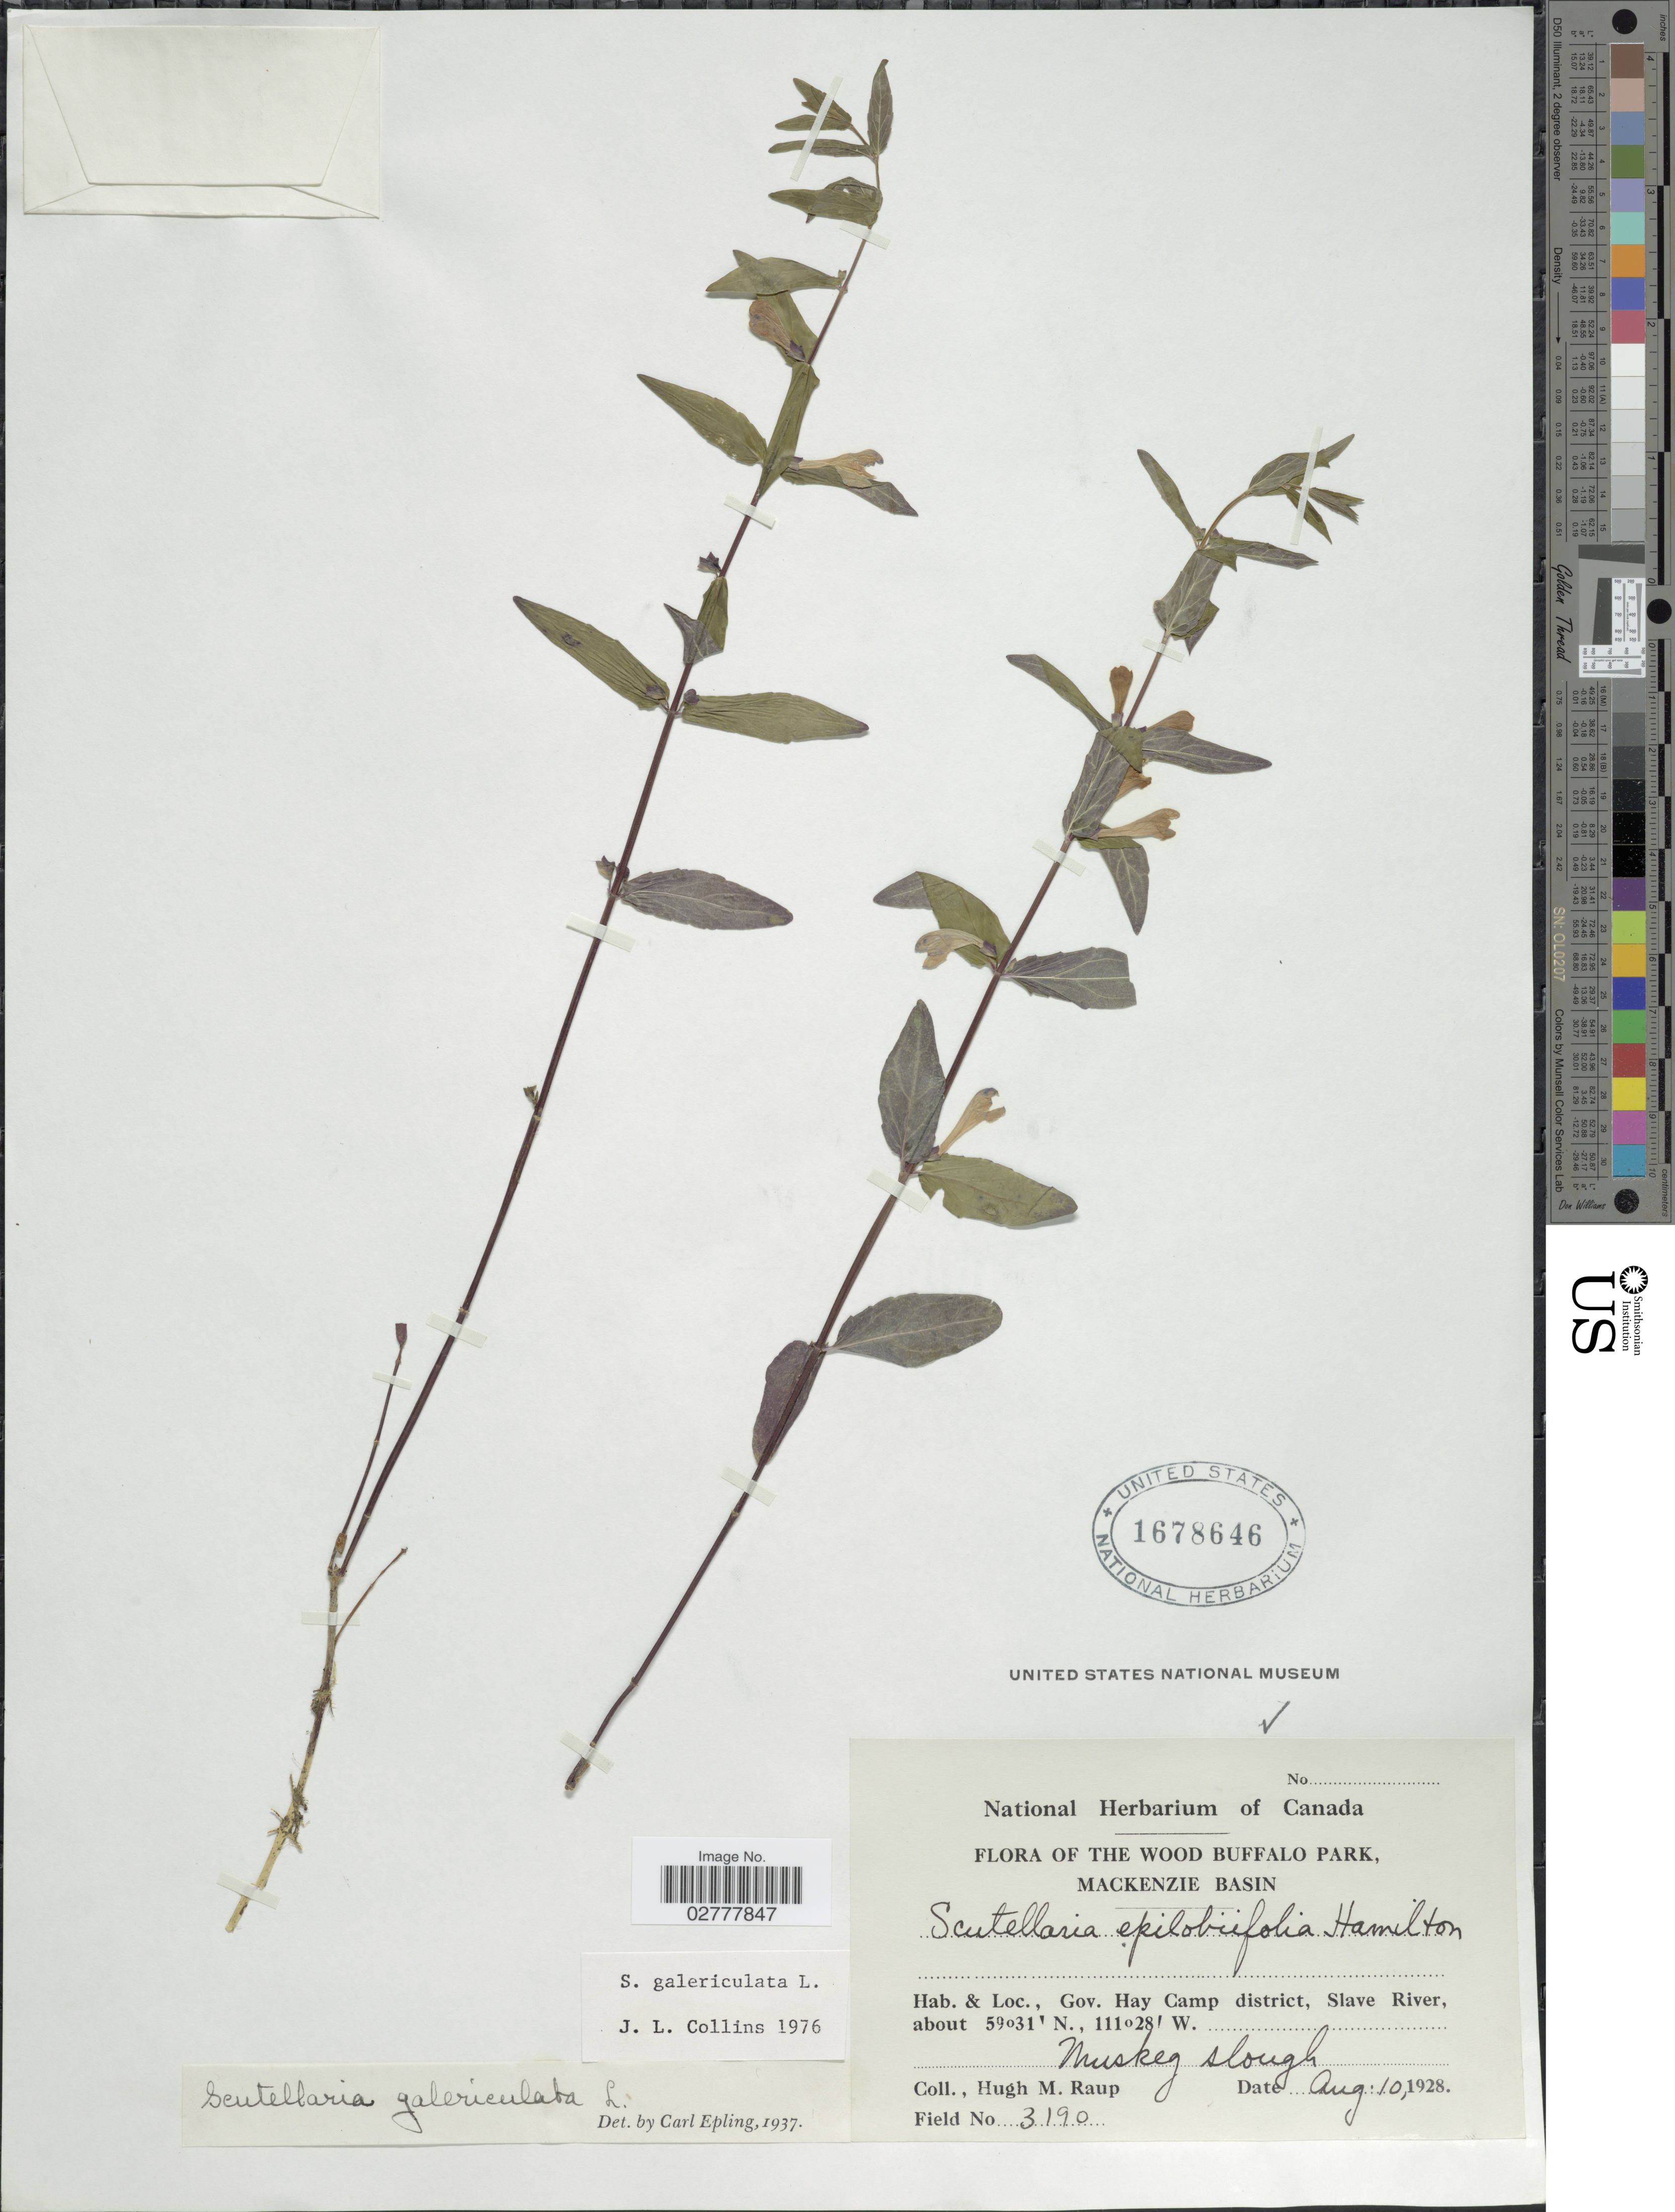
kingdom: Plantae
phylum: Tracheophyta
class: Magnoliopsida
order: Lamiales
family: Lamiaceae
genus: Scutellaria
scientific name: Scutellaria galericulata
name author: L.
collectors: H. Raup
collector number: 3190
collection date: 1928-08-10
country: Canada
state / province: Alberta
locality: Wood Buffalo Park, Mackenzie Basin. Gov. Hay Camp district, Slave River.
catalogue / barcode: US 1678646